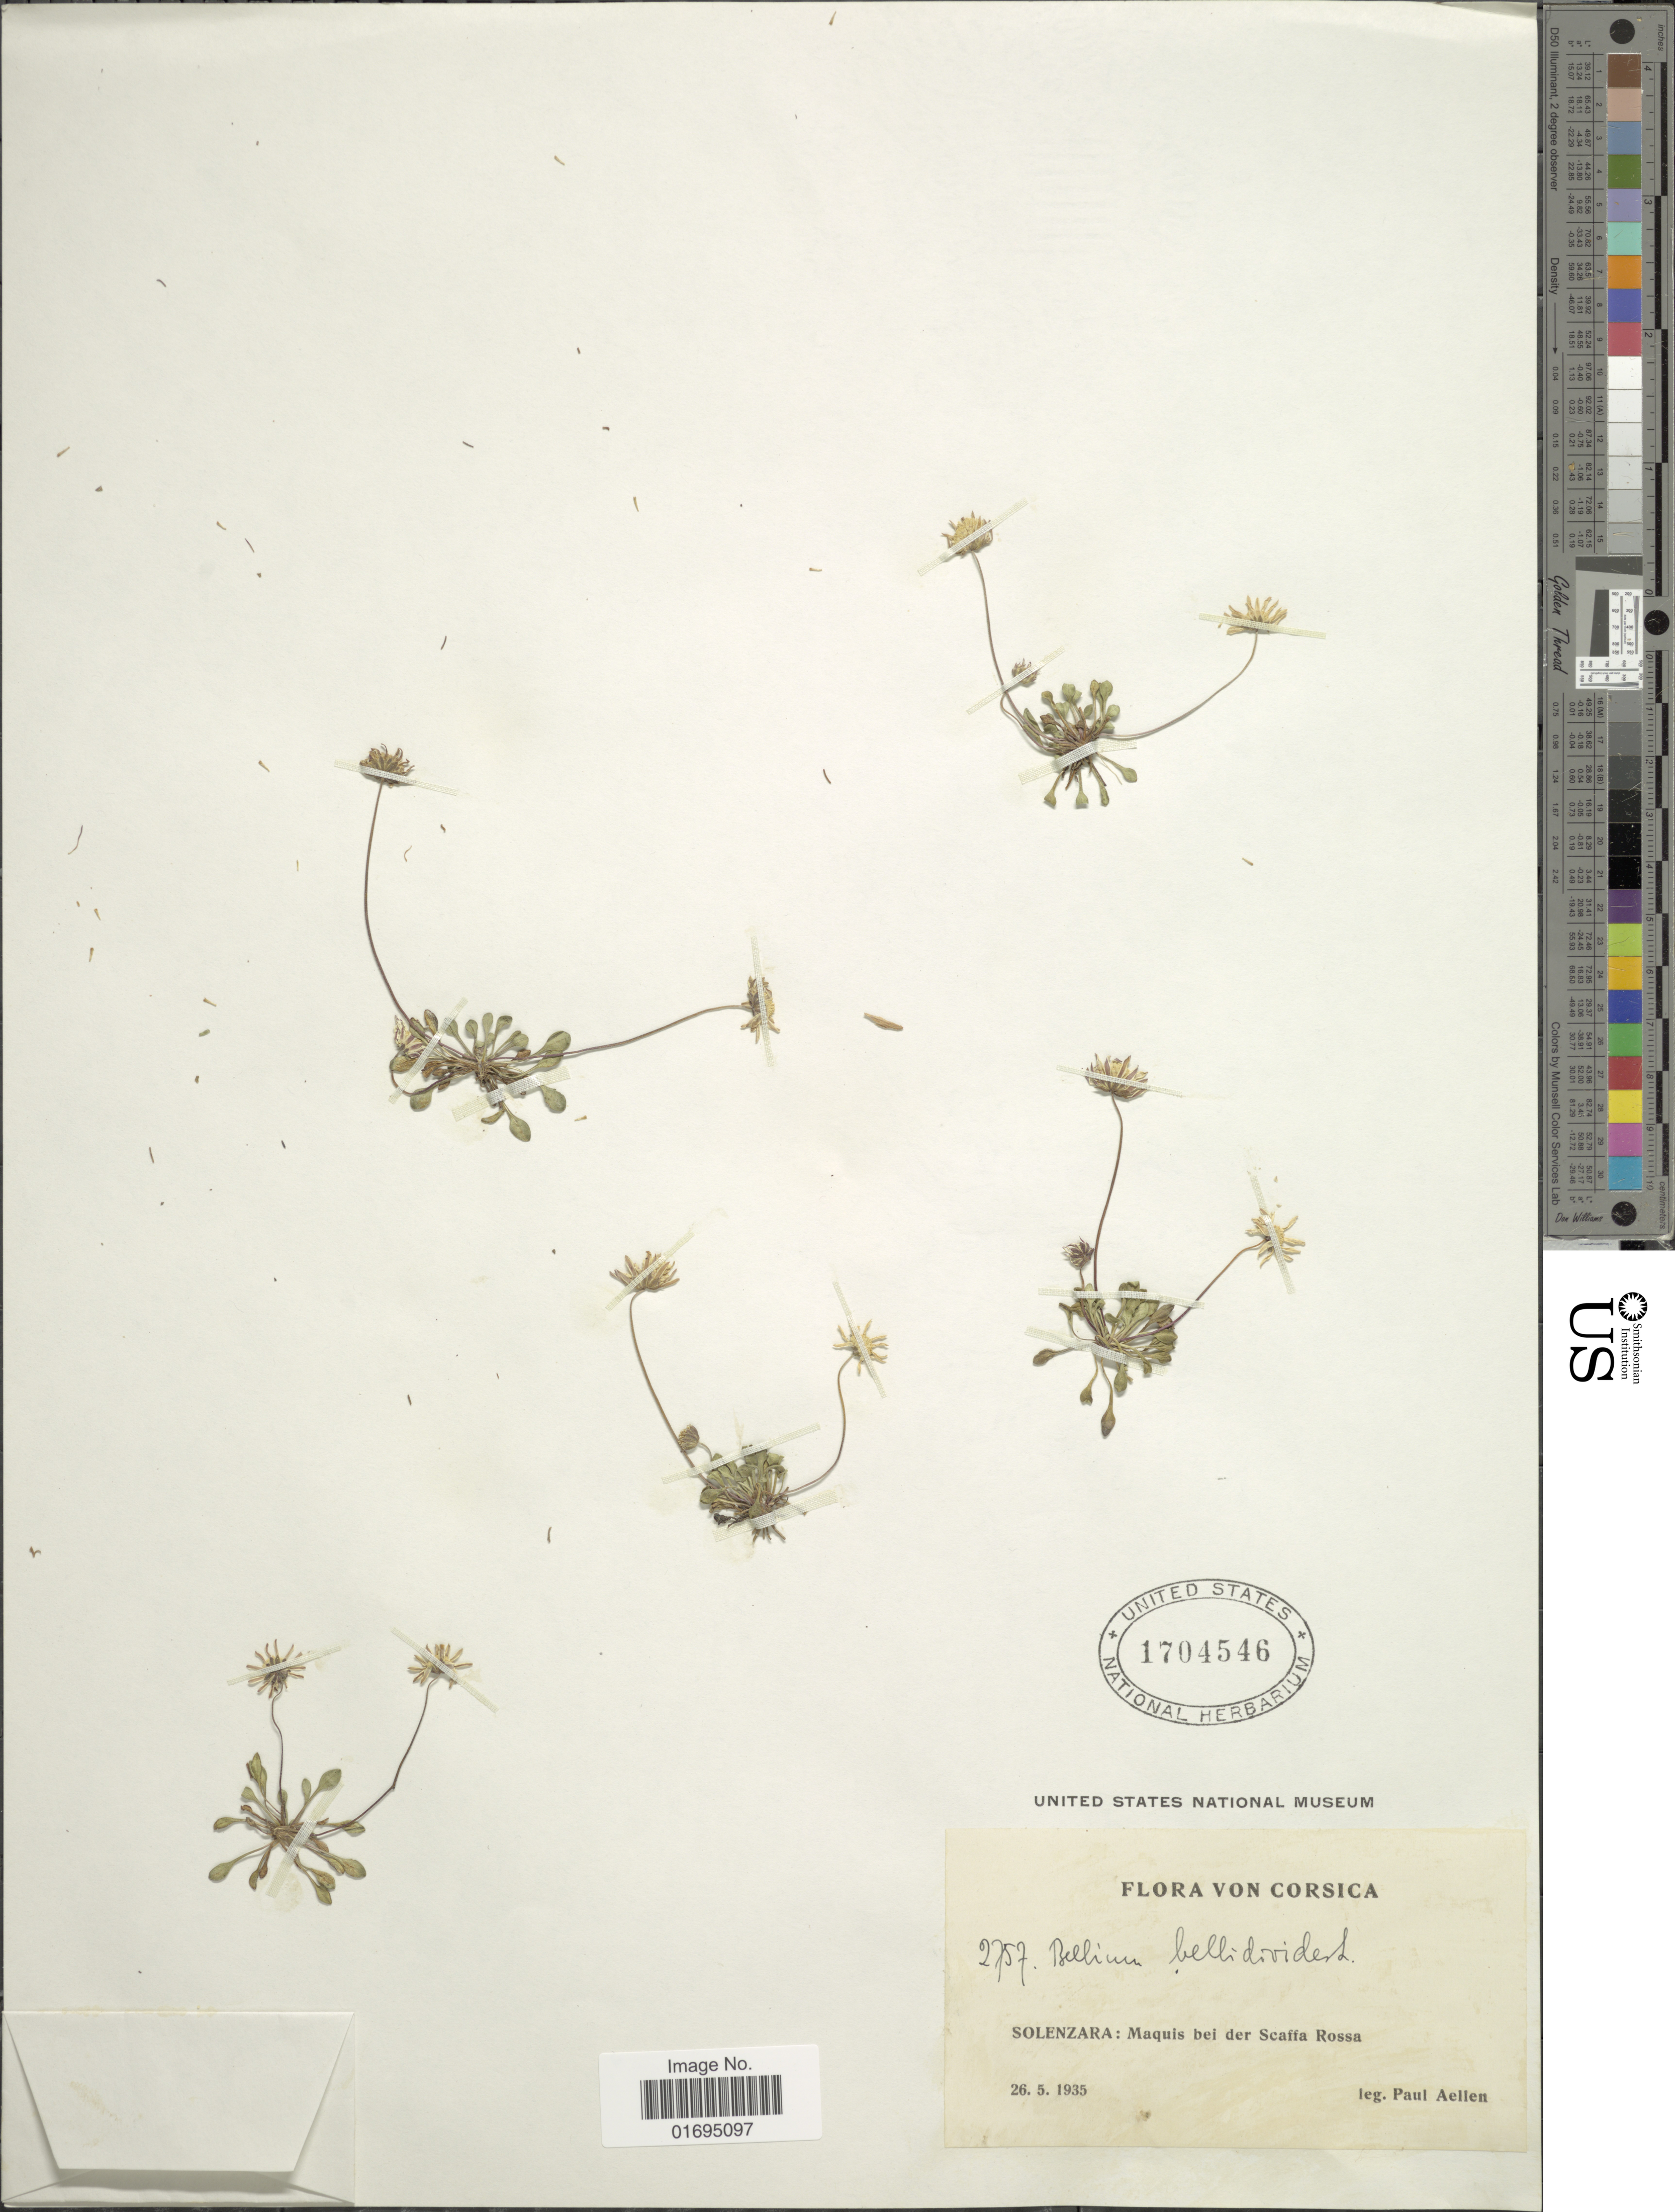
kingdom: Plantae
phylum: Tracheophyta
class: Magnoliopsida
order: Asterales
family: Asteraceae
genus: Bellium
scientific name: Bellium bellidioides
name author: L.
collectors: P. Aellen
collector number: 2757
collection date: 1935-05-26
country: France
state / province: Corsica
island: Corse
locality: Solenzara: Maquis bei der Scaffia Rossa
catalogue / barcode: US 1704546